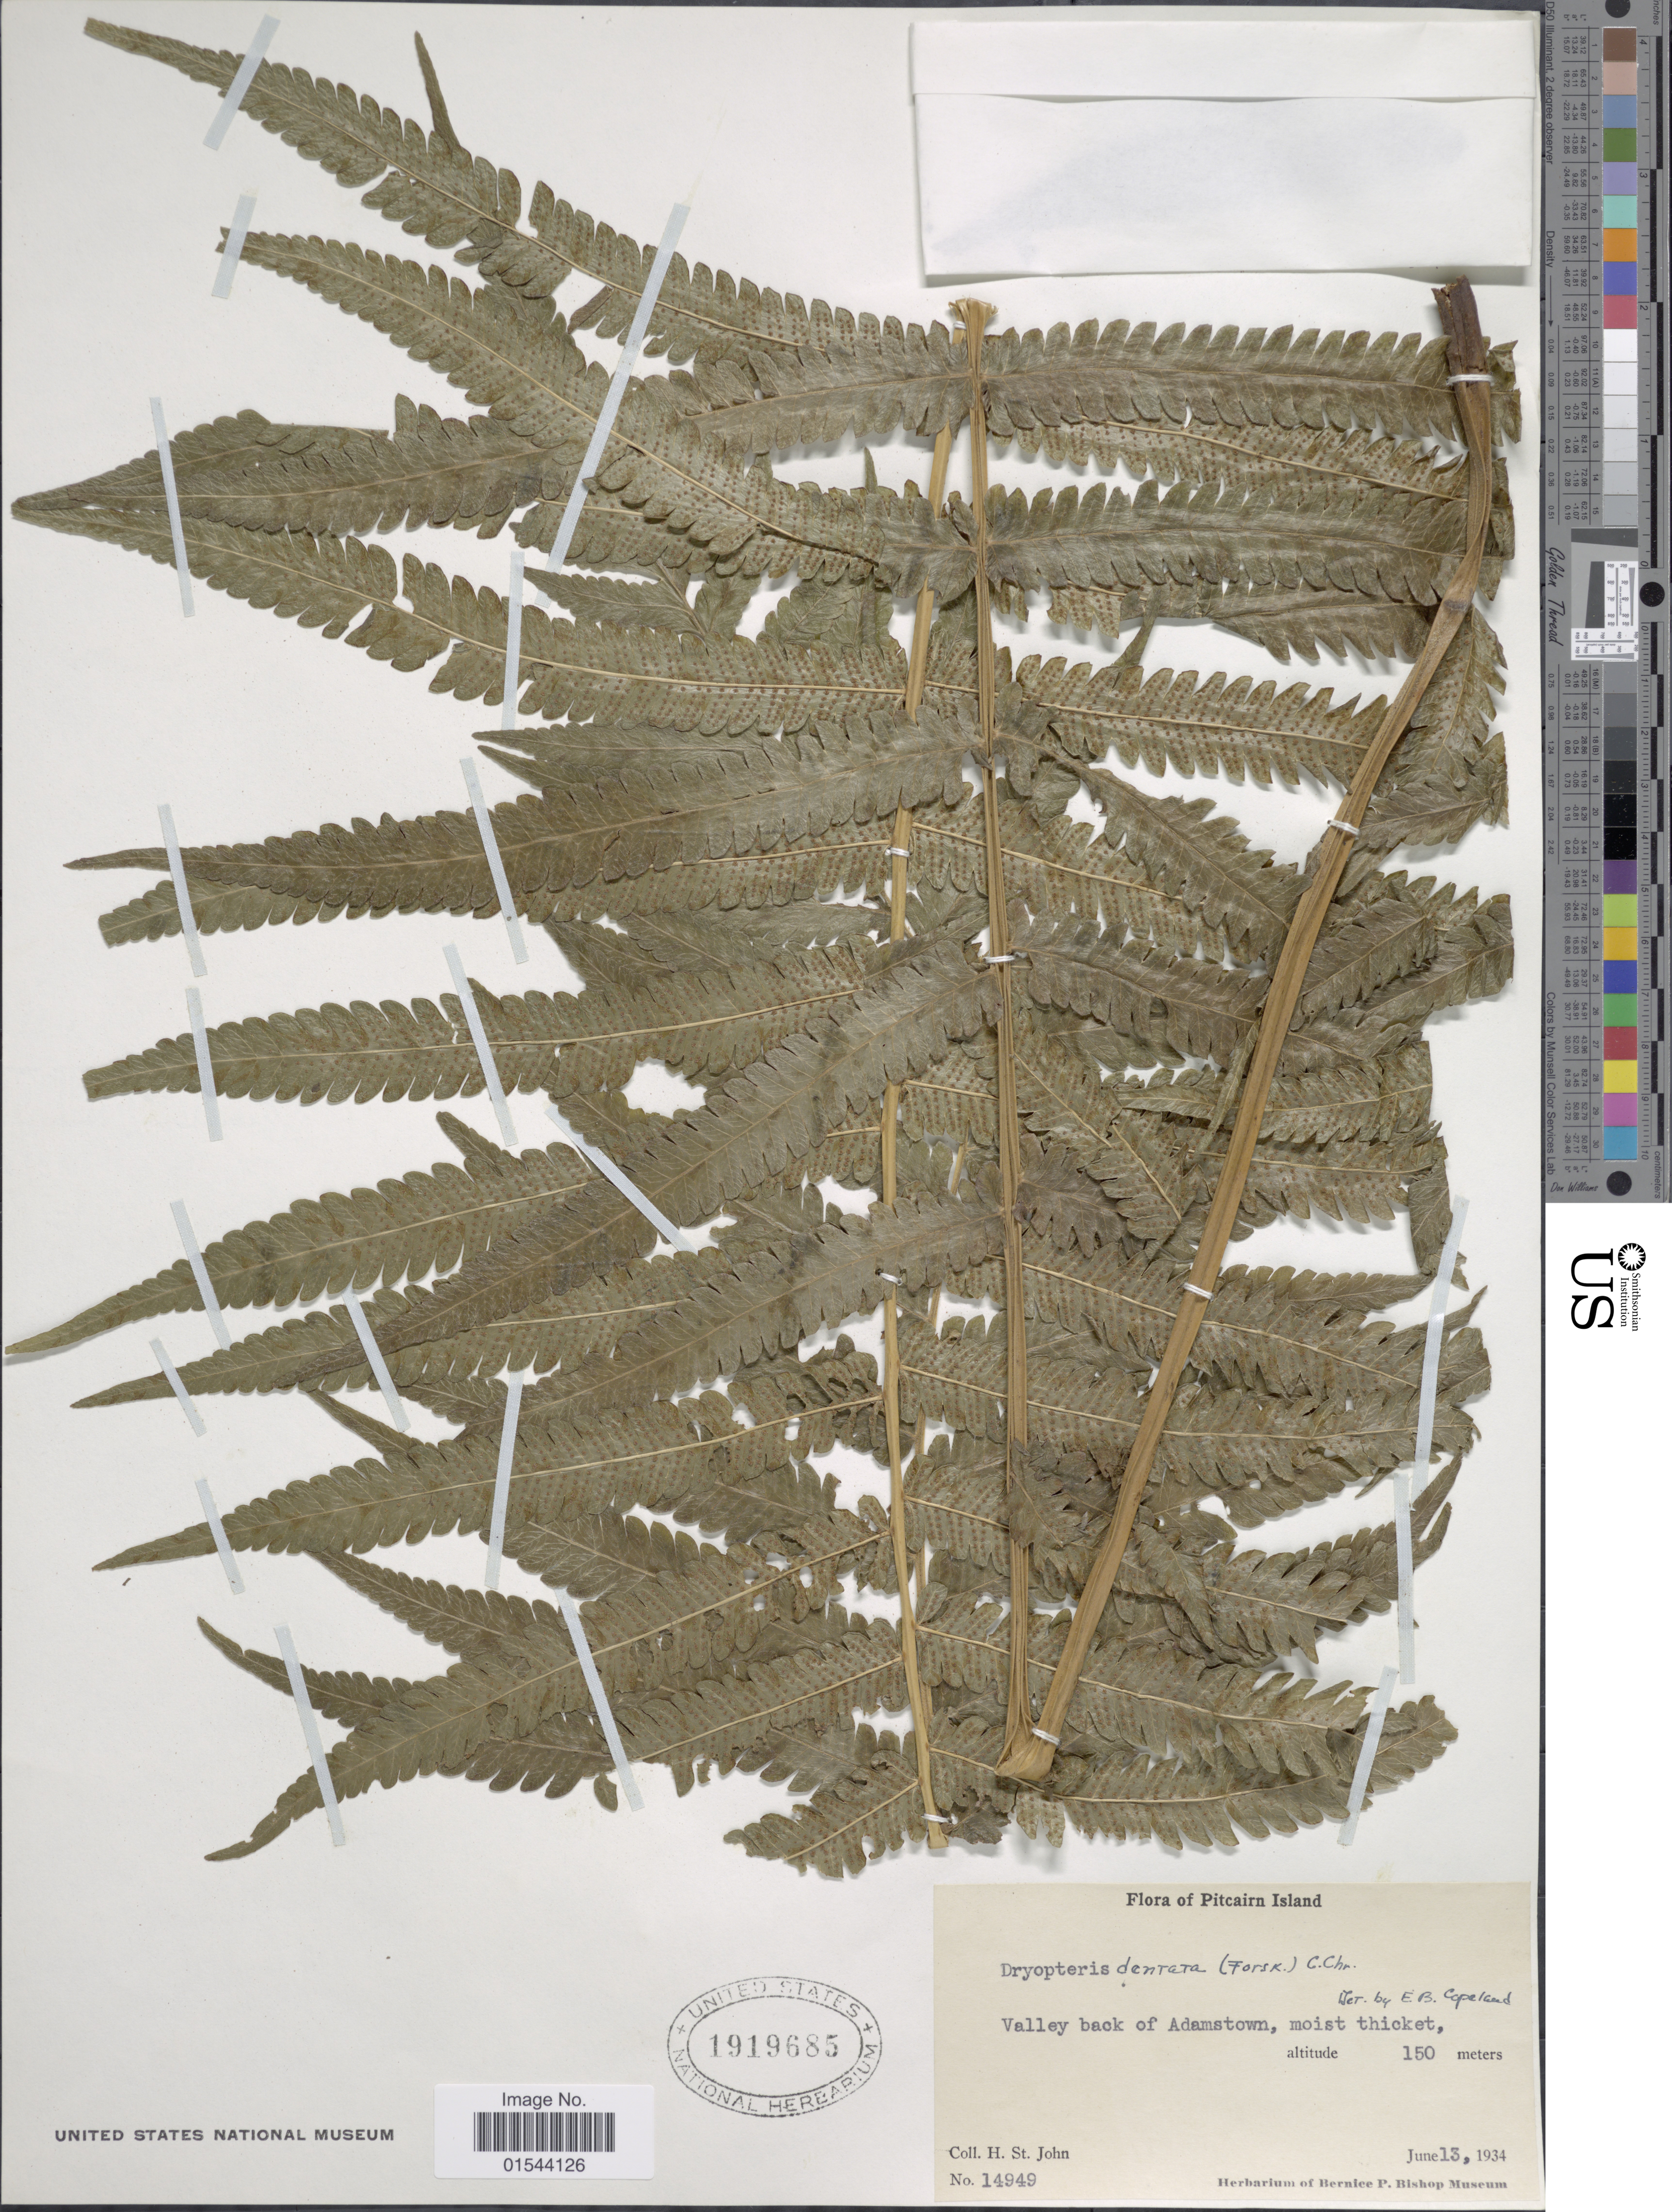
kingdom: Plantae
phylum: Tracheophyta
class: Polypodiopsida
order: Polypodiales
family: Thelypteridaceae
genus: Christella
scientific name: Christella dentata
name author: (Forssk.) Brownsey & Jermy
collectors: H. St. John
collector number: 14949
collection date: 1934-06-13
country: Pitcairn Islands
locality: Valley back of Adamstown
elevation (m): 150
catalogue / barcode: US 1919685